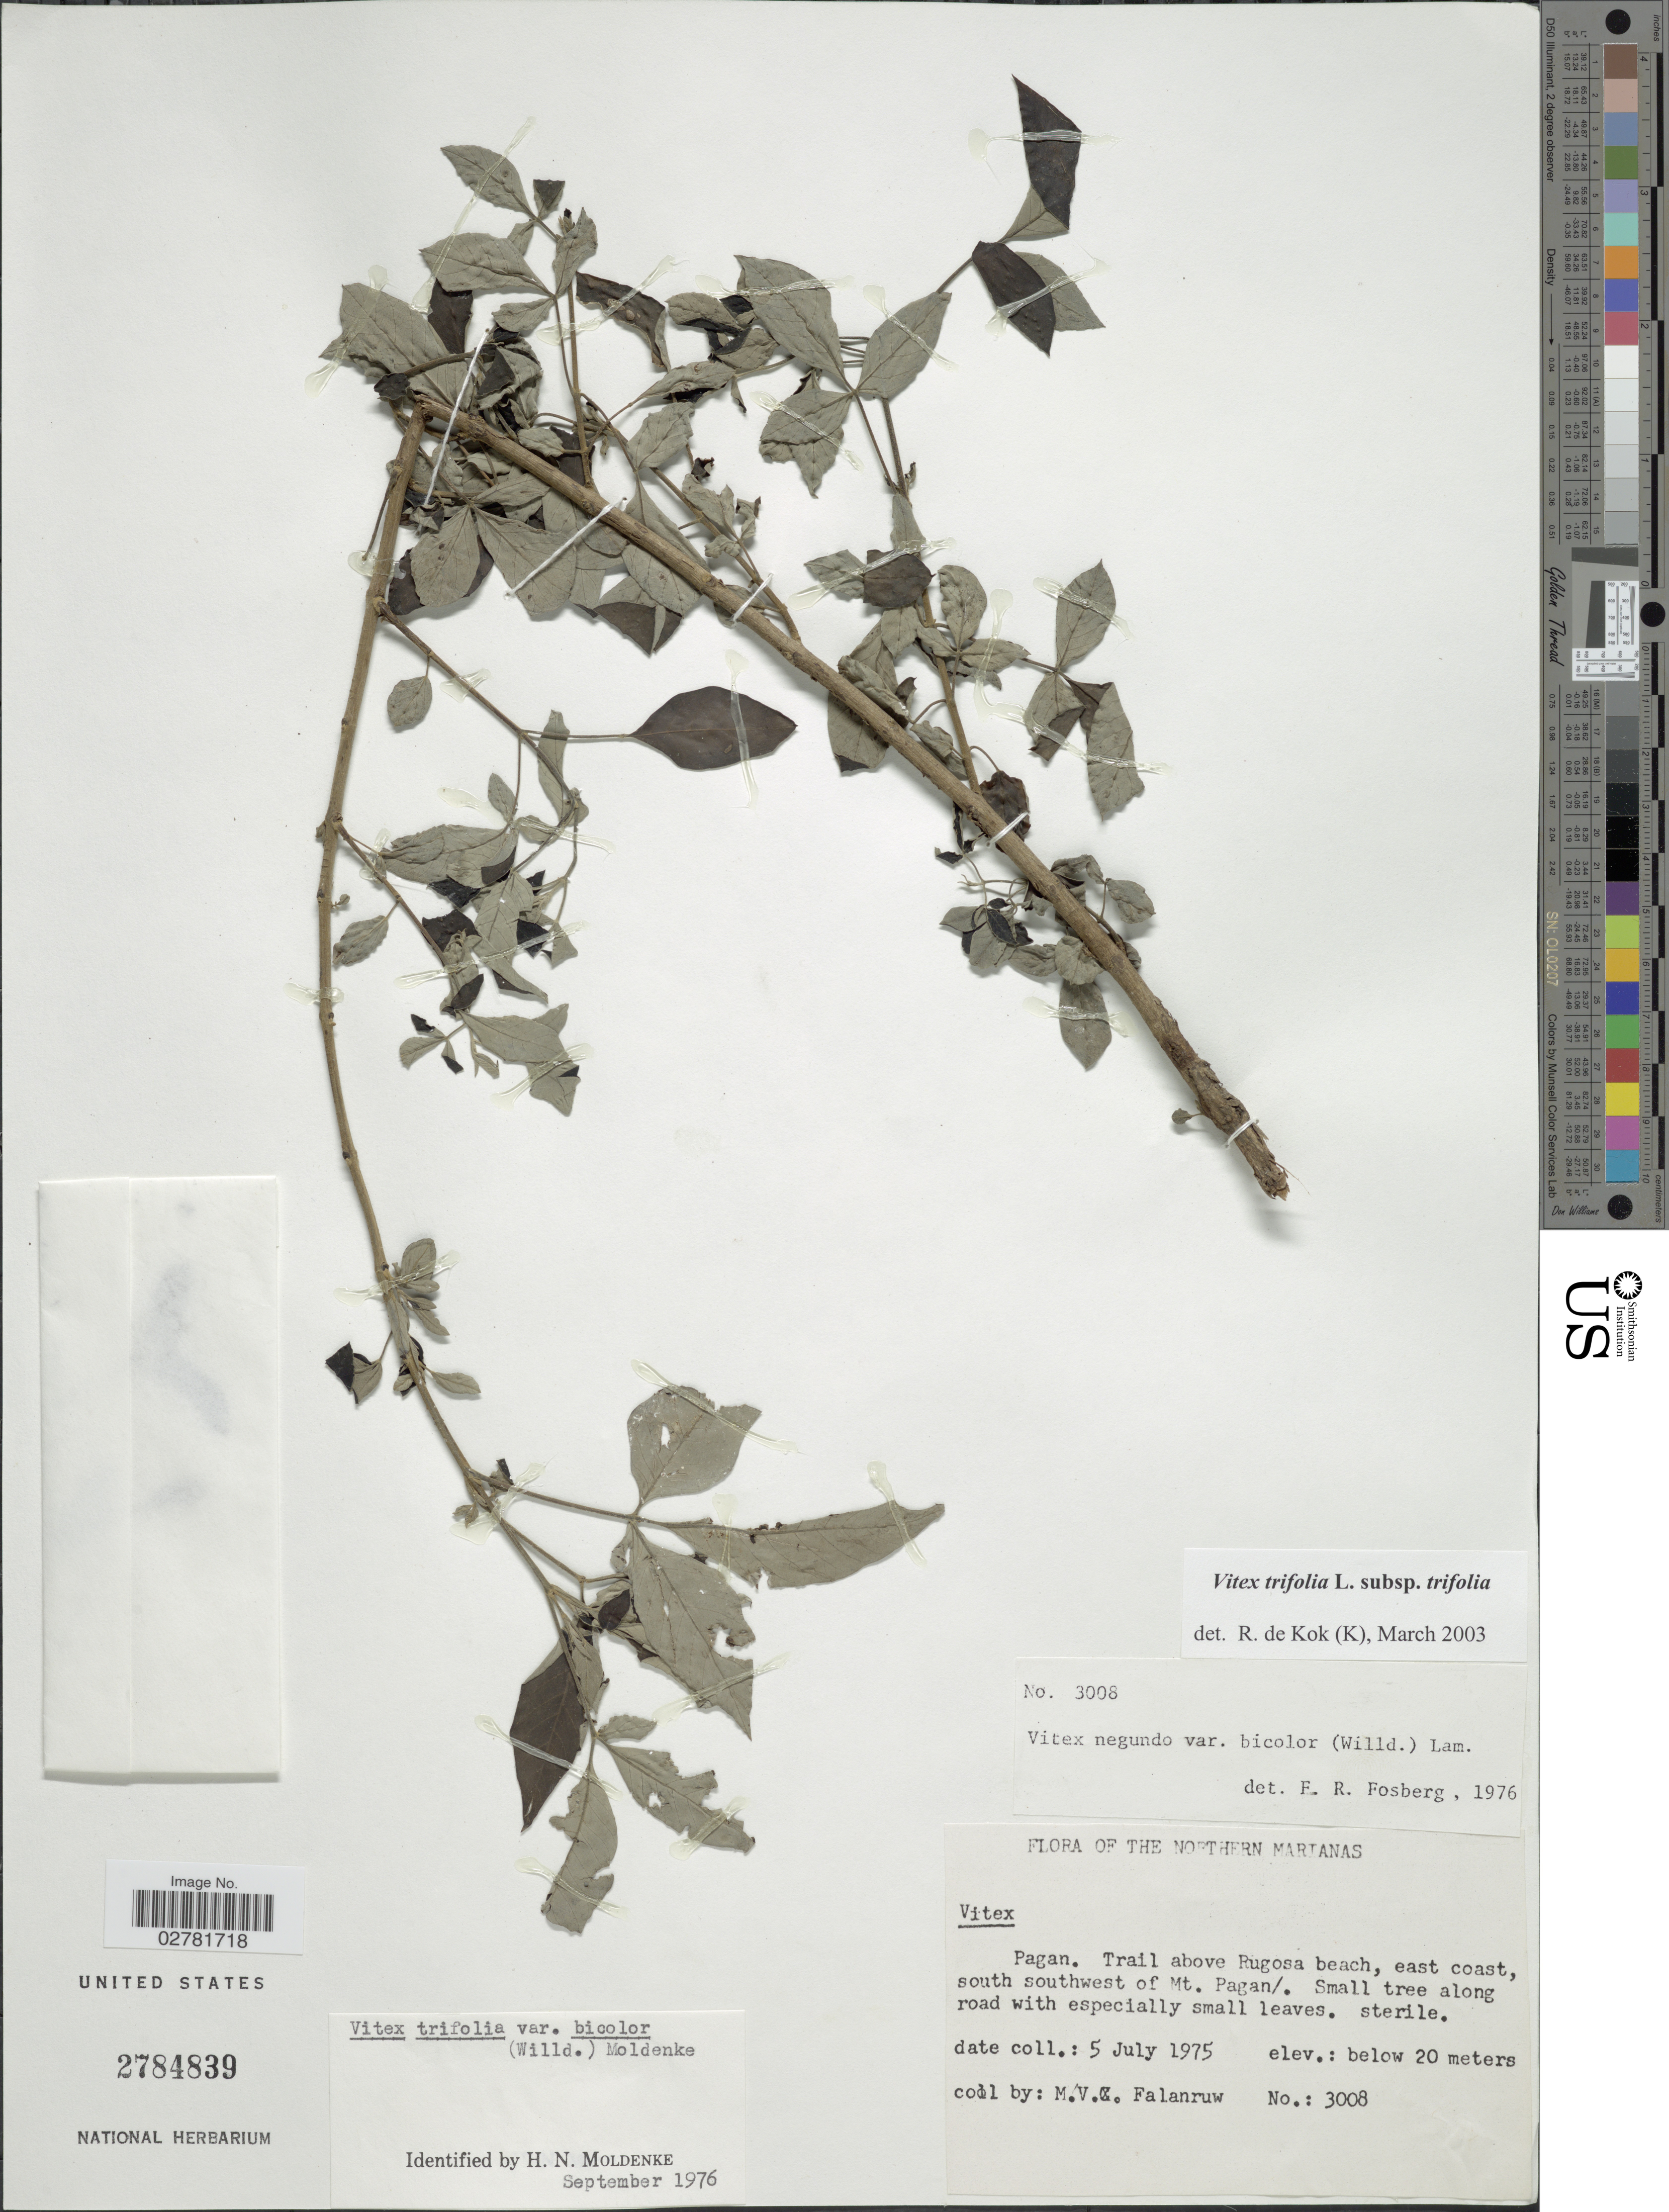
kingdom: Plantae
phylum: Tracheophyta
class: Magnoliopsida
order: Lamiales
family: Lamiaceae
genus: Vitex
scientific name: Vitex trifolia var. trifolia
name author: L.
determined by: Kok, R. de, (K)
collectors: M. V. Falanruw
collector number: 3008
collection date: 1975-07-05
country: Northern Mariana Islands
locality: Pagan. Trail above Rugosa beach, east coast, south southwest of Mt. Pagan.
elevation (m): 20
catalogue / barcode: US 2784839